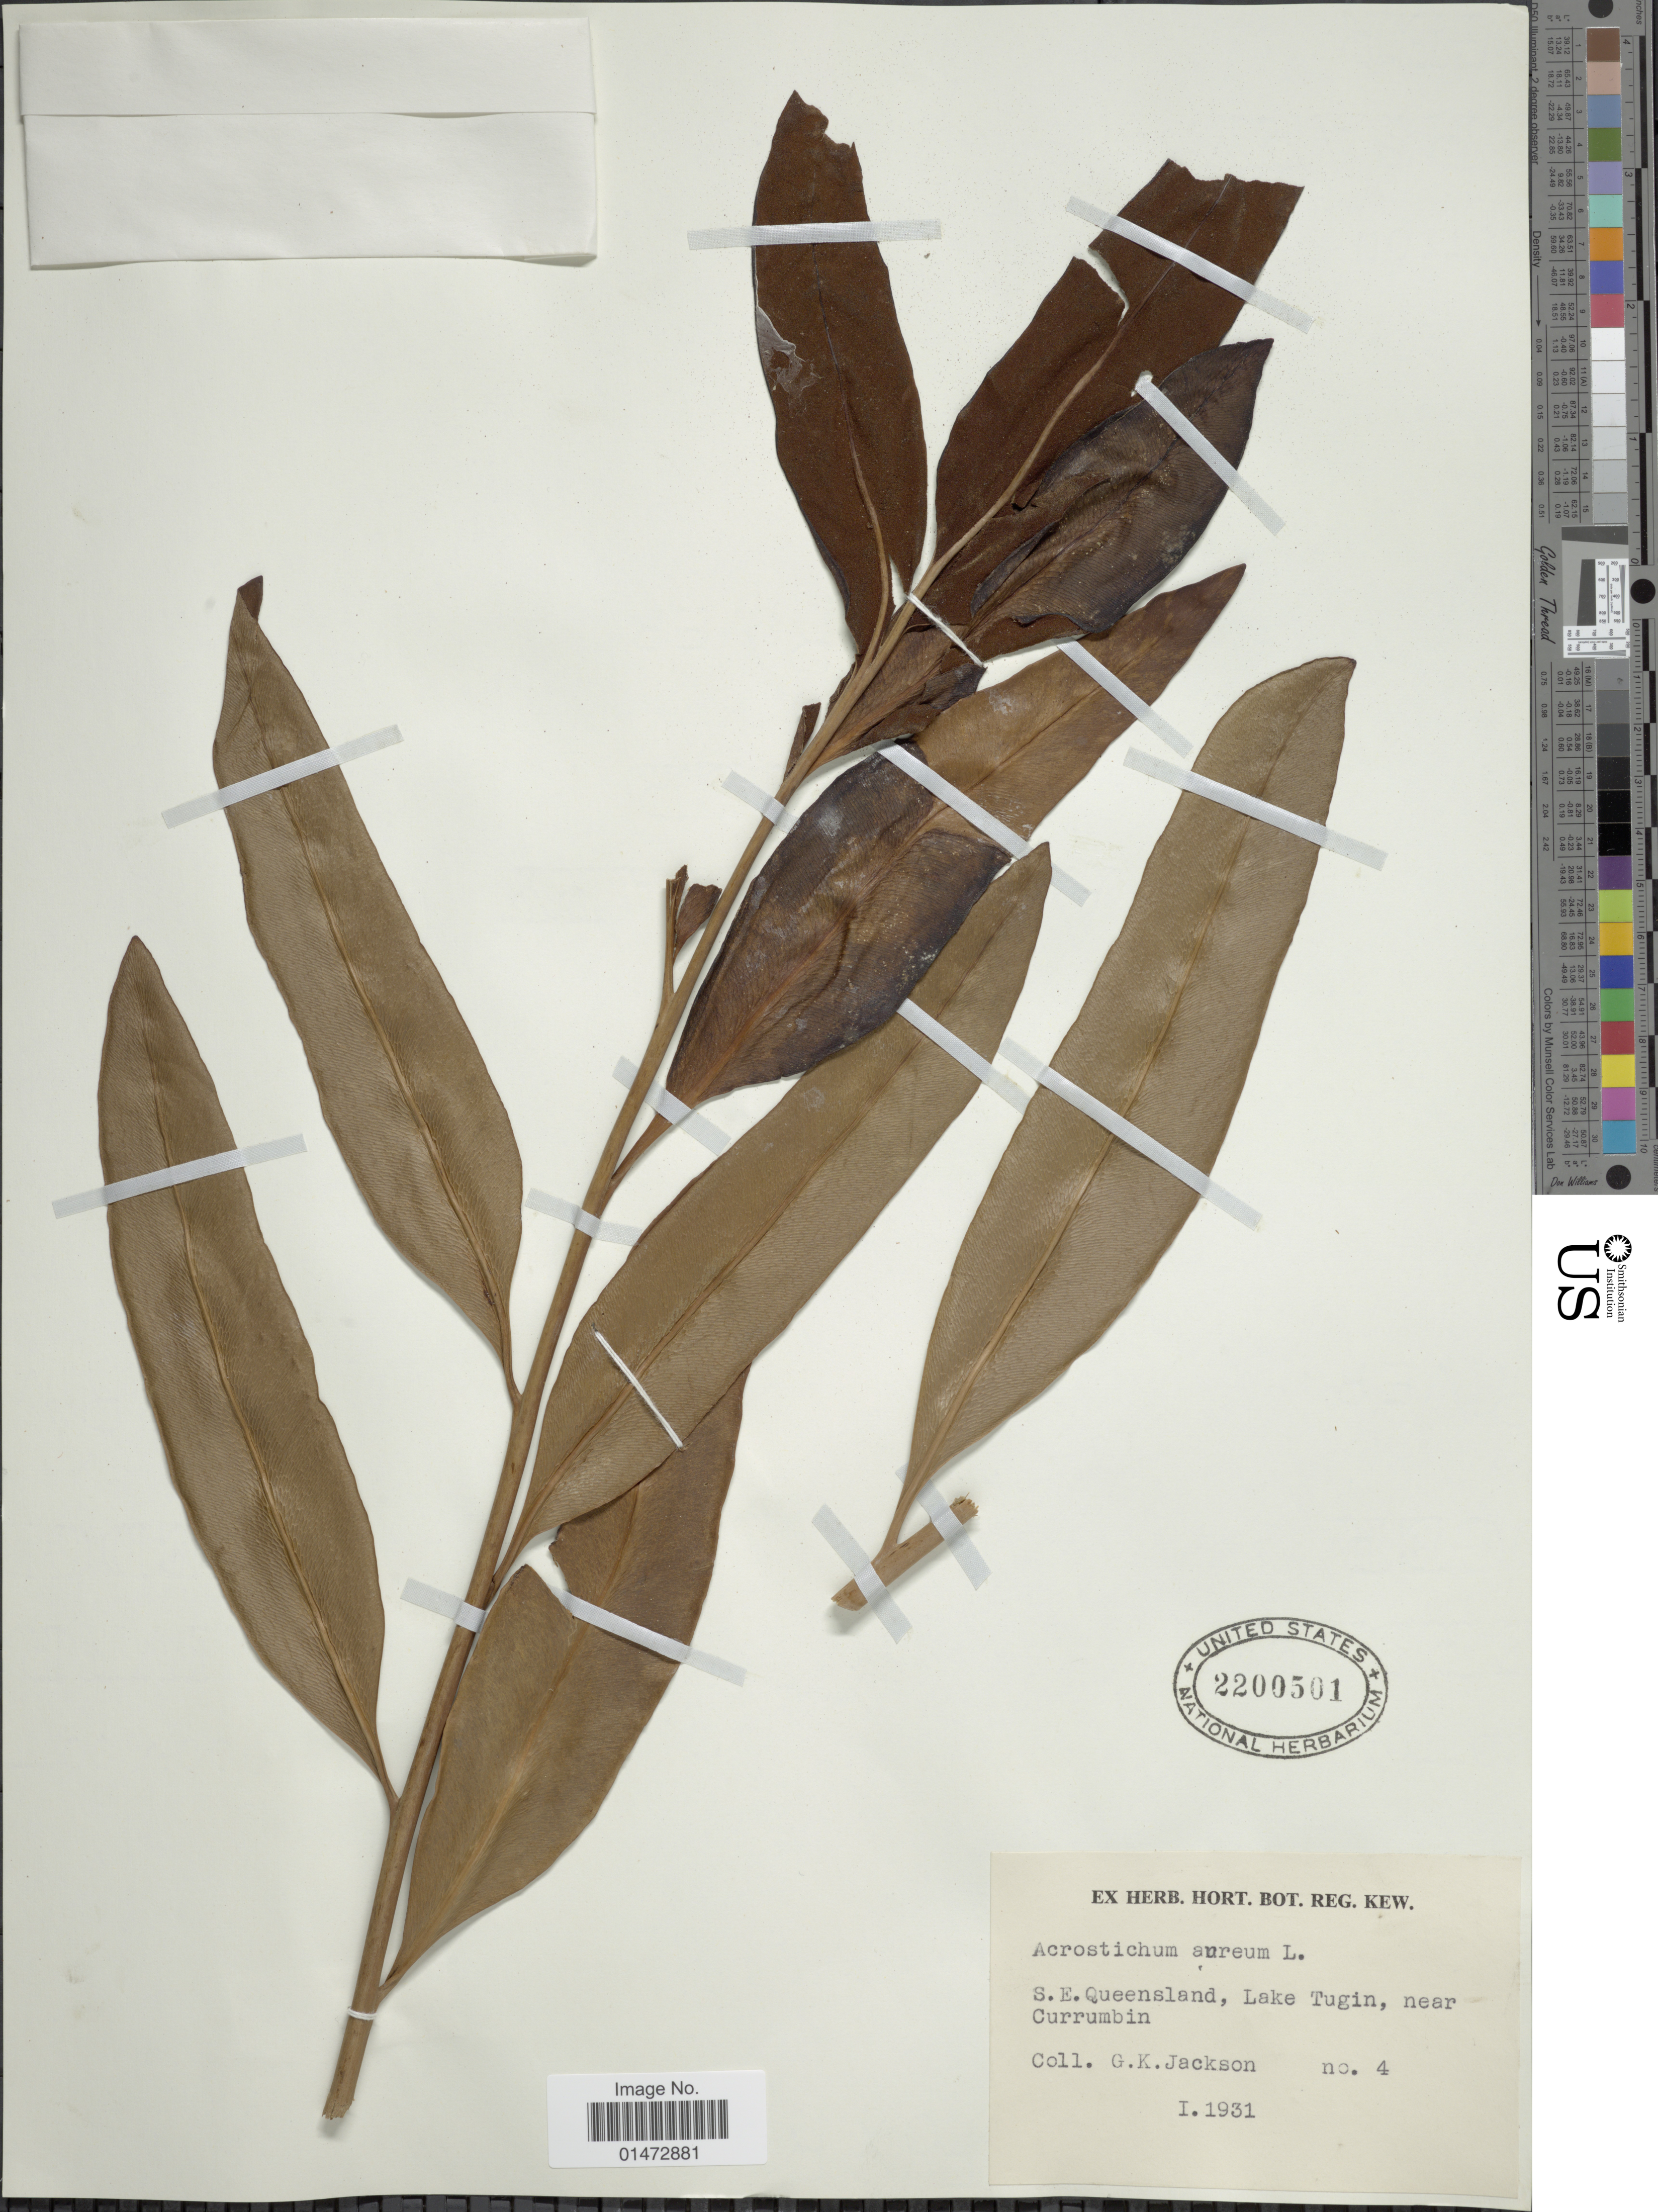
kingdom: Plantae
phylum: Tracheophyta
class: Polypodiopsida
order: Polypodiales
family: Pteridaceae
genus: Acrostichum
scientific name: Acrostichum aureum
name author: L.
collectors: G. Jackson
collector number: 4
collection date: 1931-01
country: Australia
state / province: Queensland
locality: S.E. Queensland, Lake Tugin, near Currumbin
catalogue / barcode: US 2200501